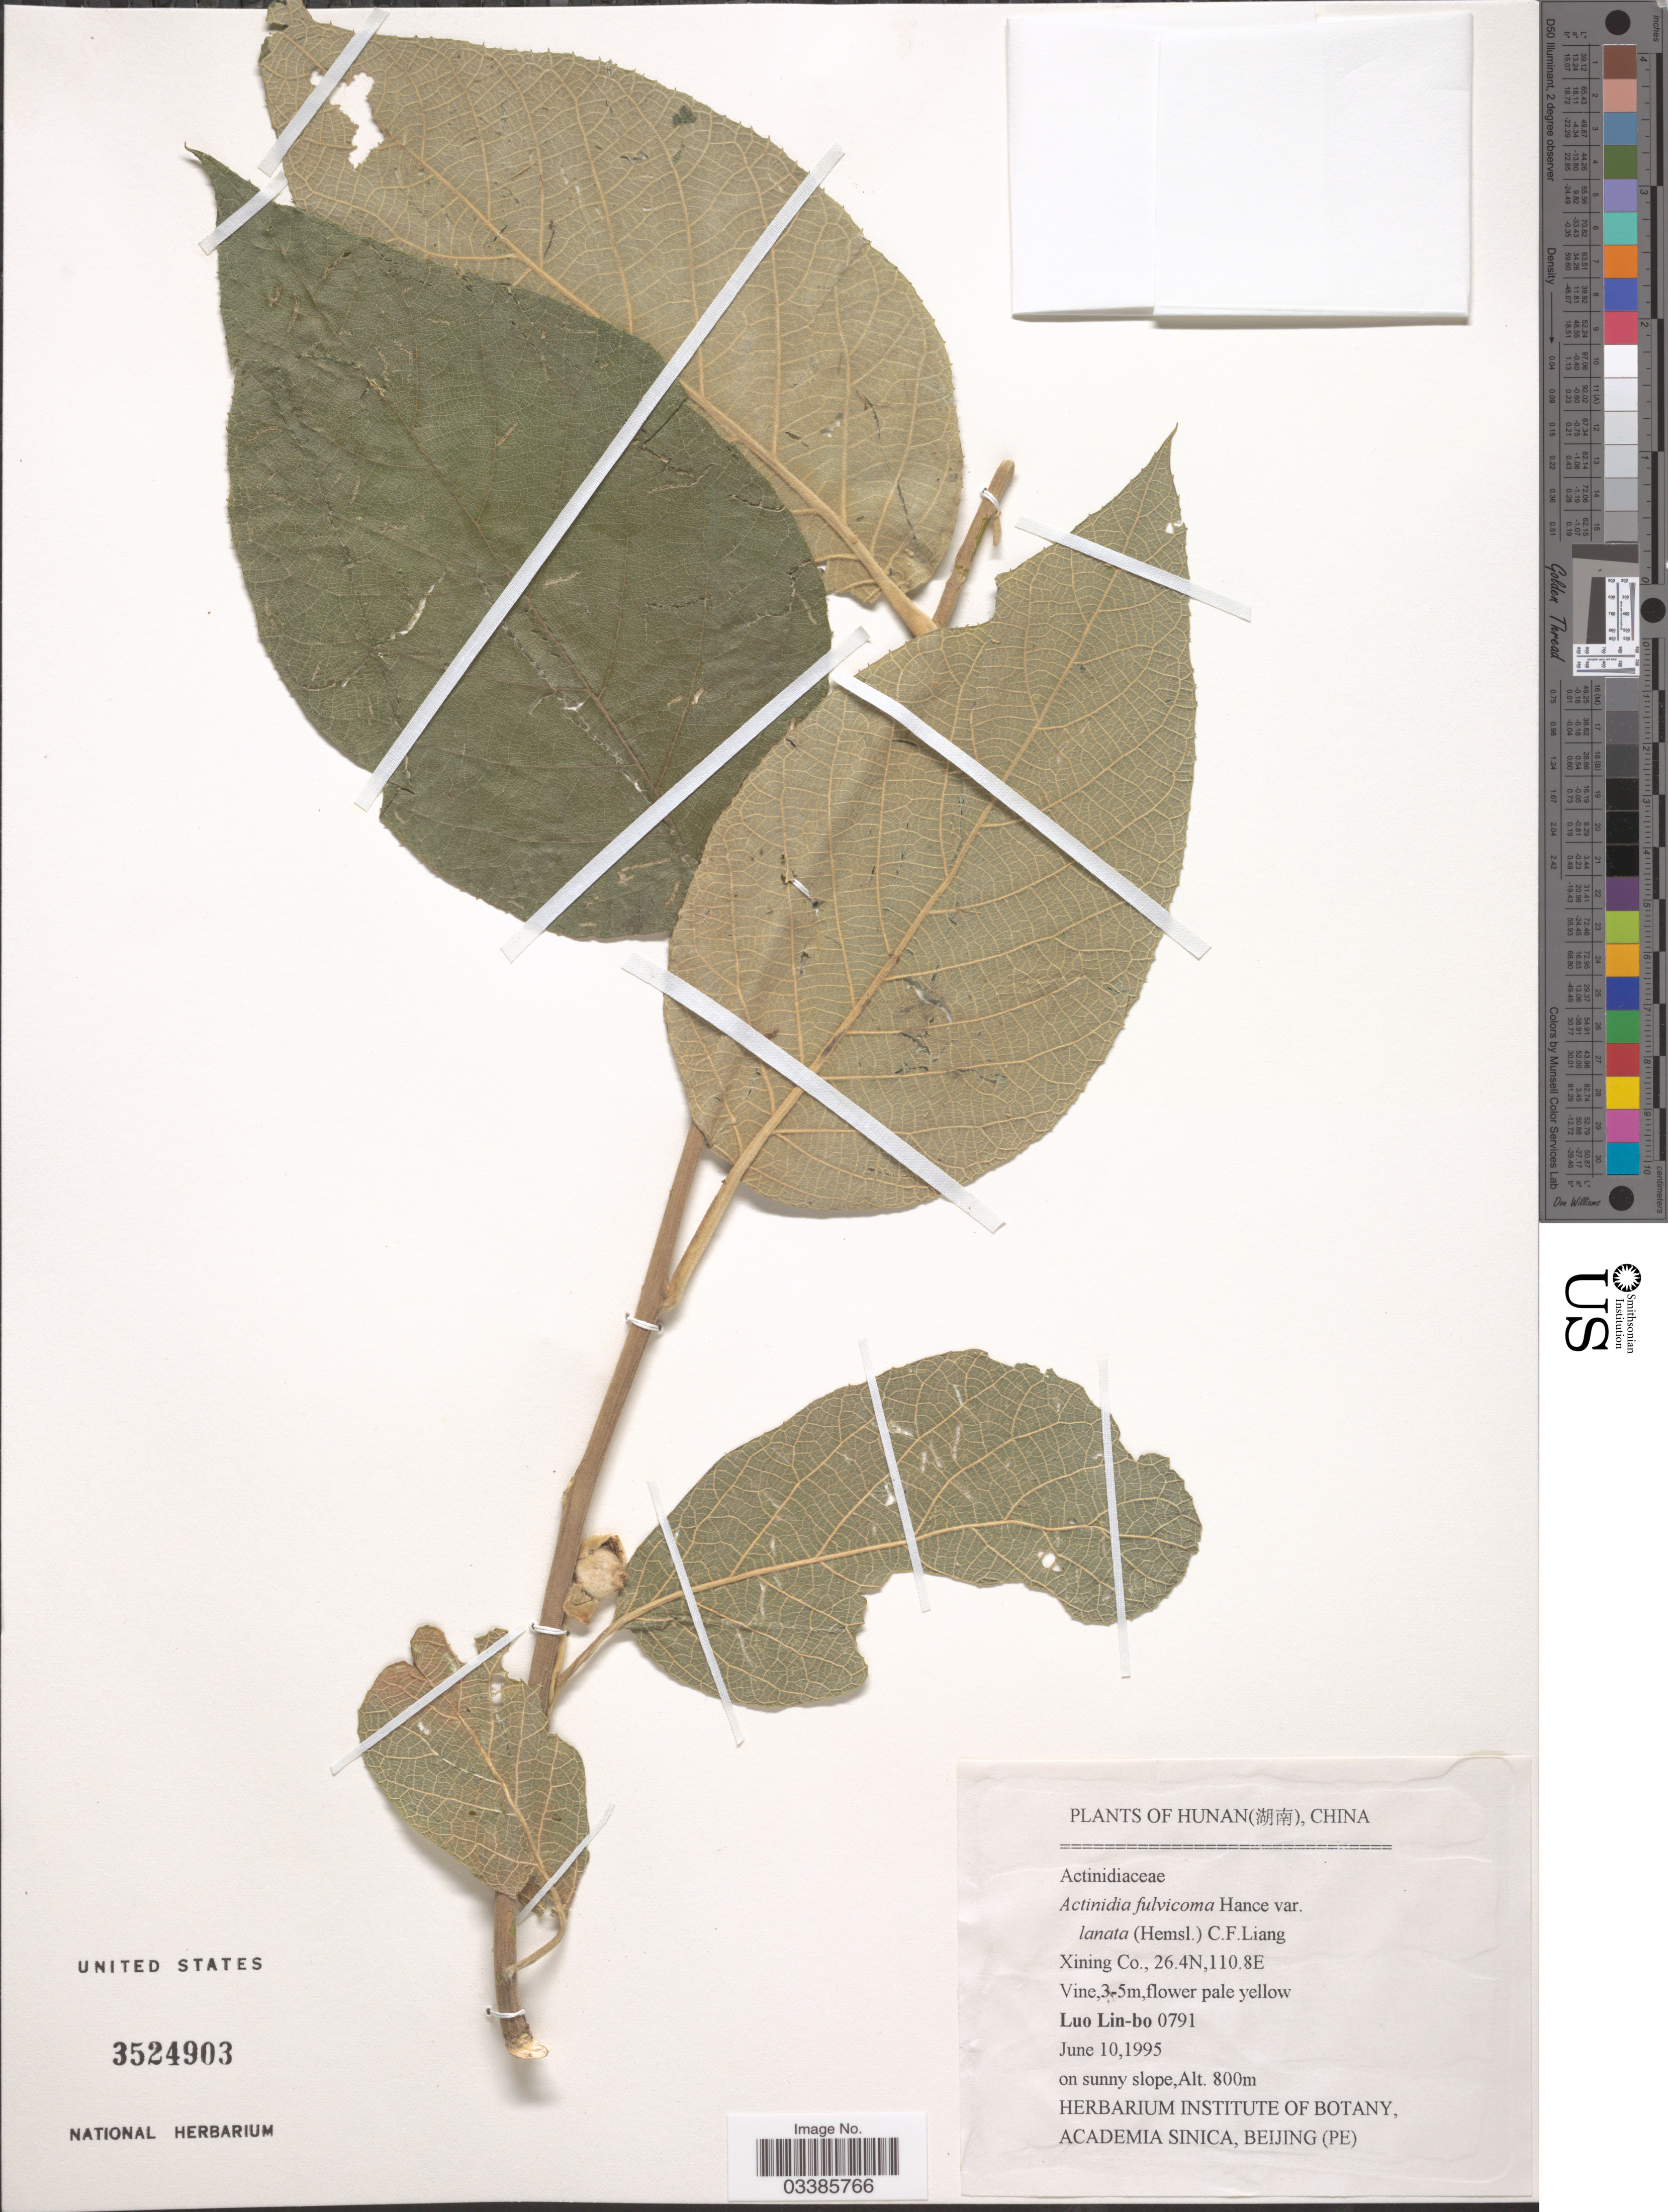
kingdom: Plantae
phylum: Tracheophyta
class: Magnoliopsida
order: Ericales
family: Actinidiaceae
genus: Actinidia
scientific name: Actinidia fulvicoma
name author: Hance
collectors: L. Lin-bo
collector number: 0791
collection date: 1995-06-10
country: China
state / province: Hunan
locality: Xining Co.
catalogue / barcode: US 3524903